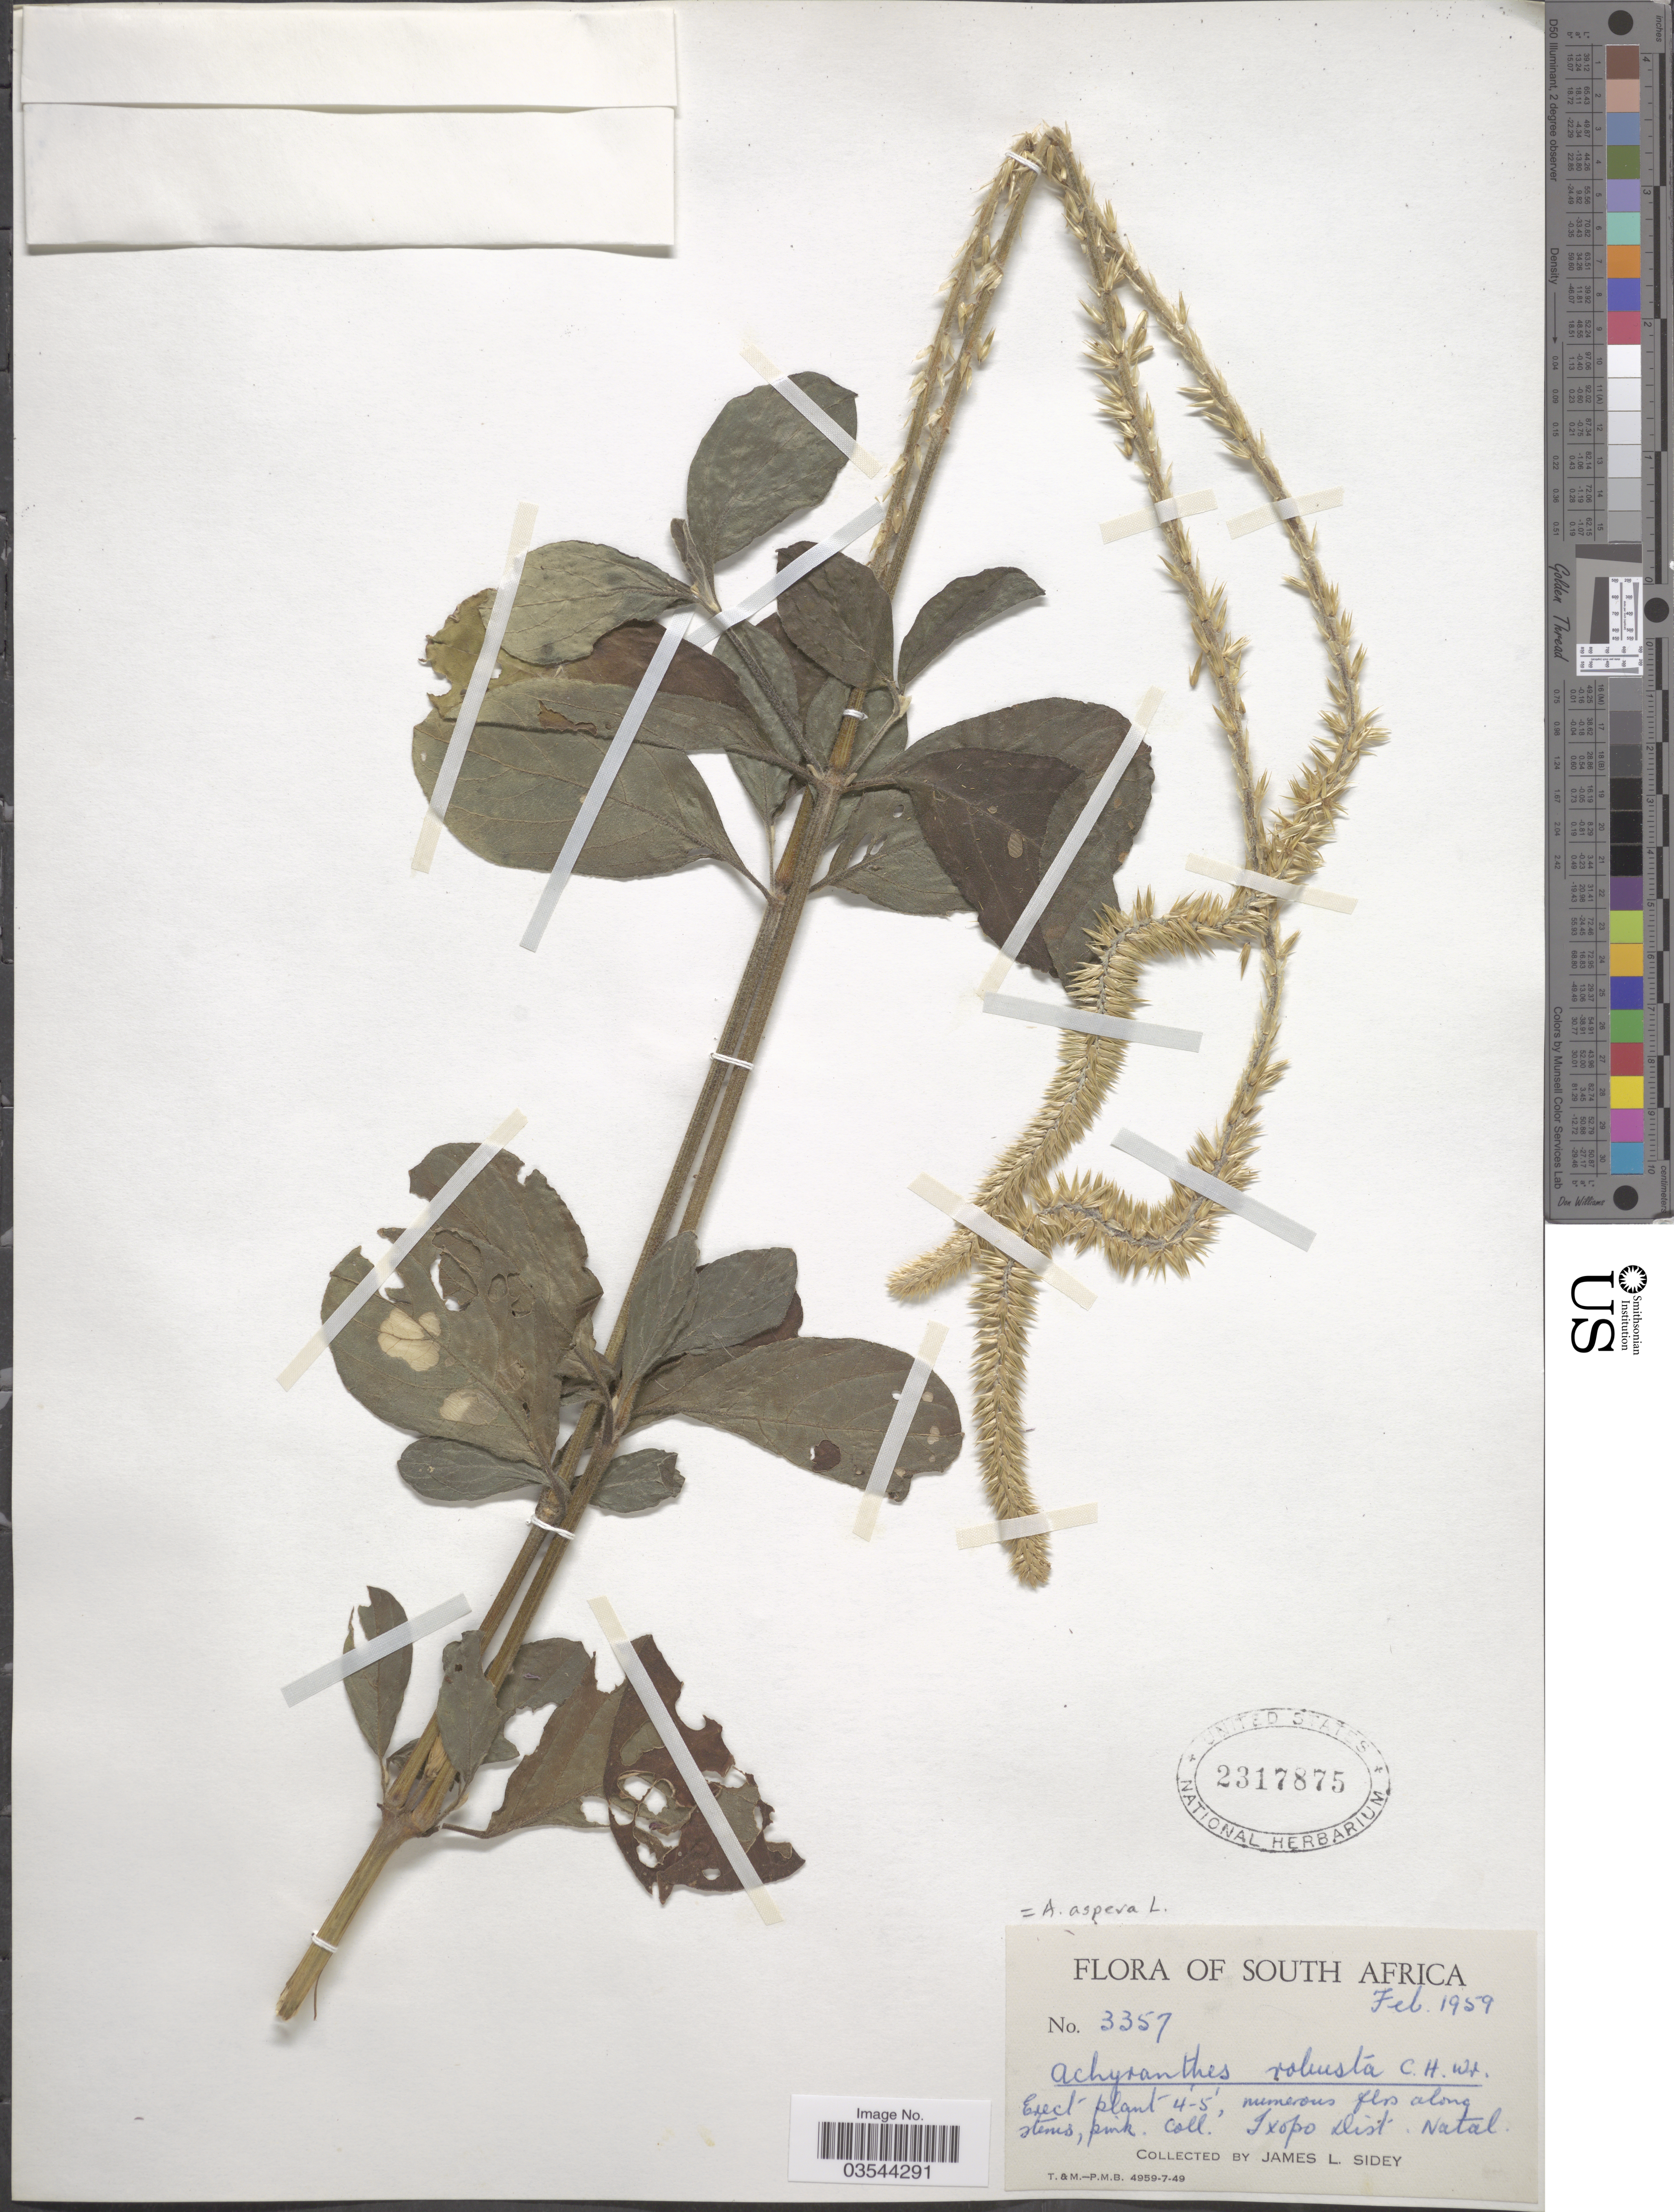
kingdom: Plantae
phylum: Tracheophyta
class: Magnoliopsida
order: Caryophyllales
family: Amaranthaceae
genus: Achyranthes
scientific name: Achyranthes aspera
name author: L.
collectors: J. L. Sidey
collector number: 3357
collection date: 1959-02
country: South Africa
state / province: KwaZulu-Natal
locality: Ixopo Dist. Natal.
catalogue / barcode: US 2317875